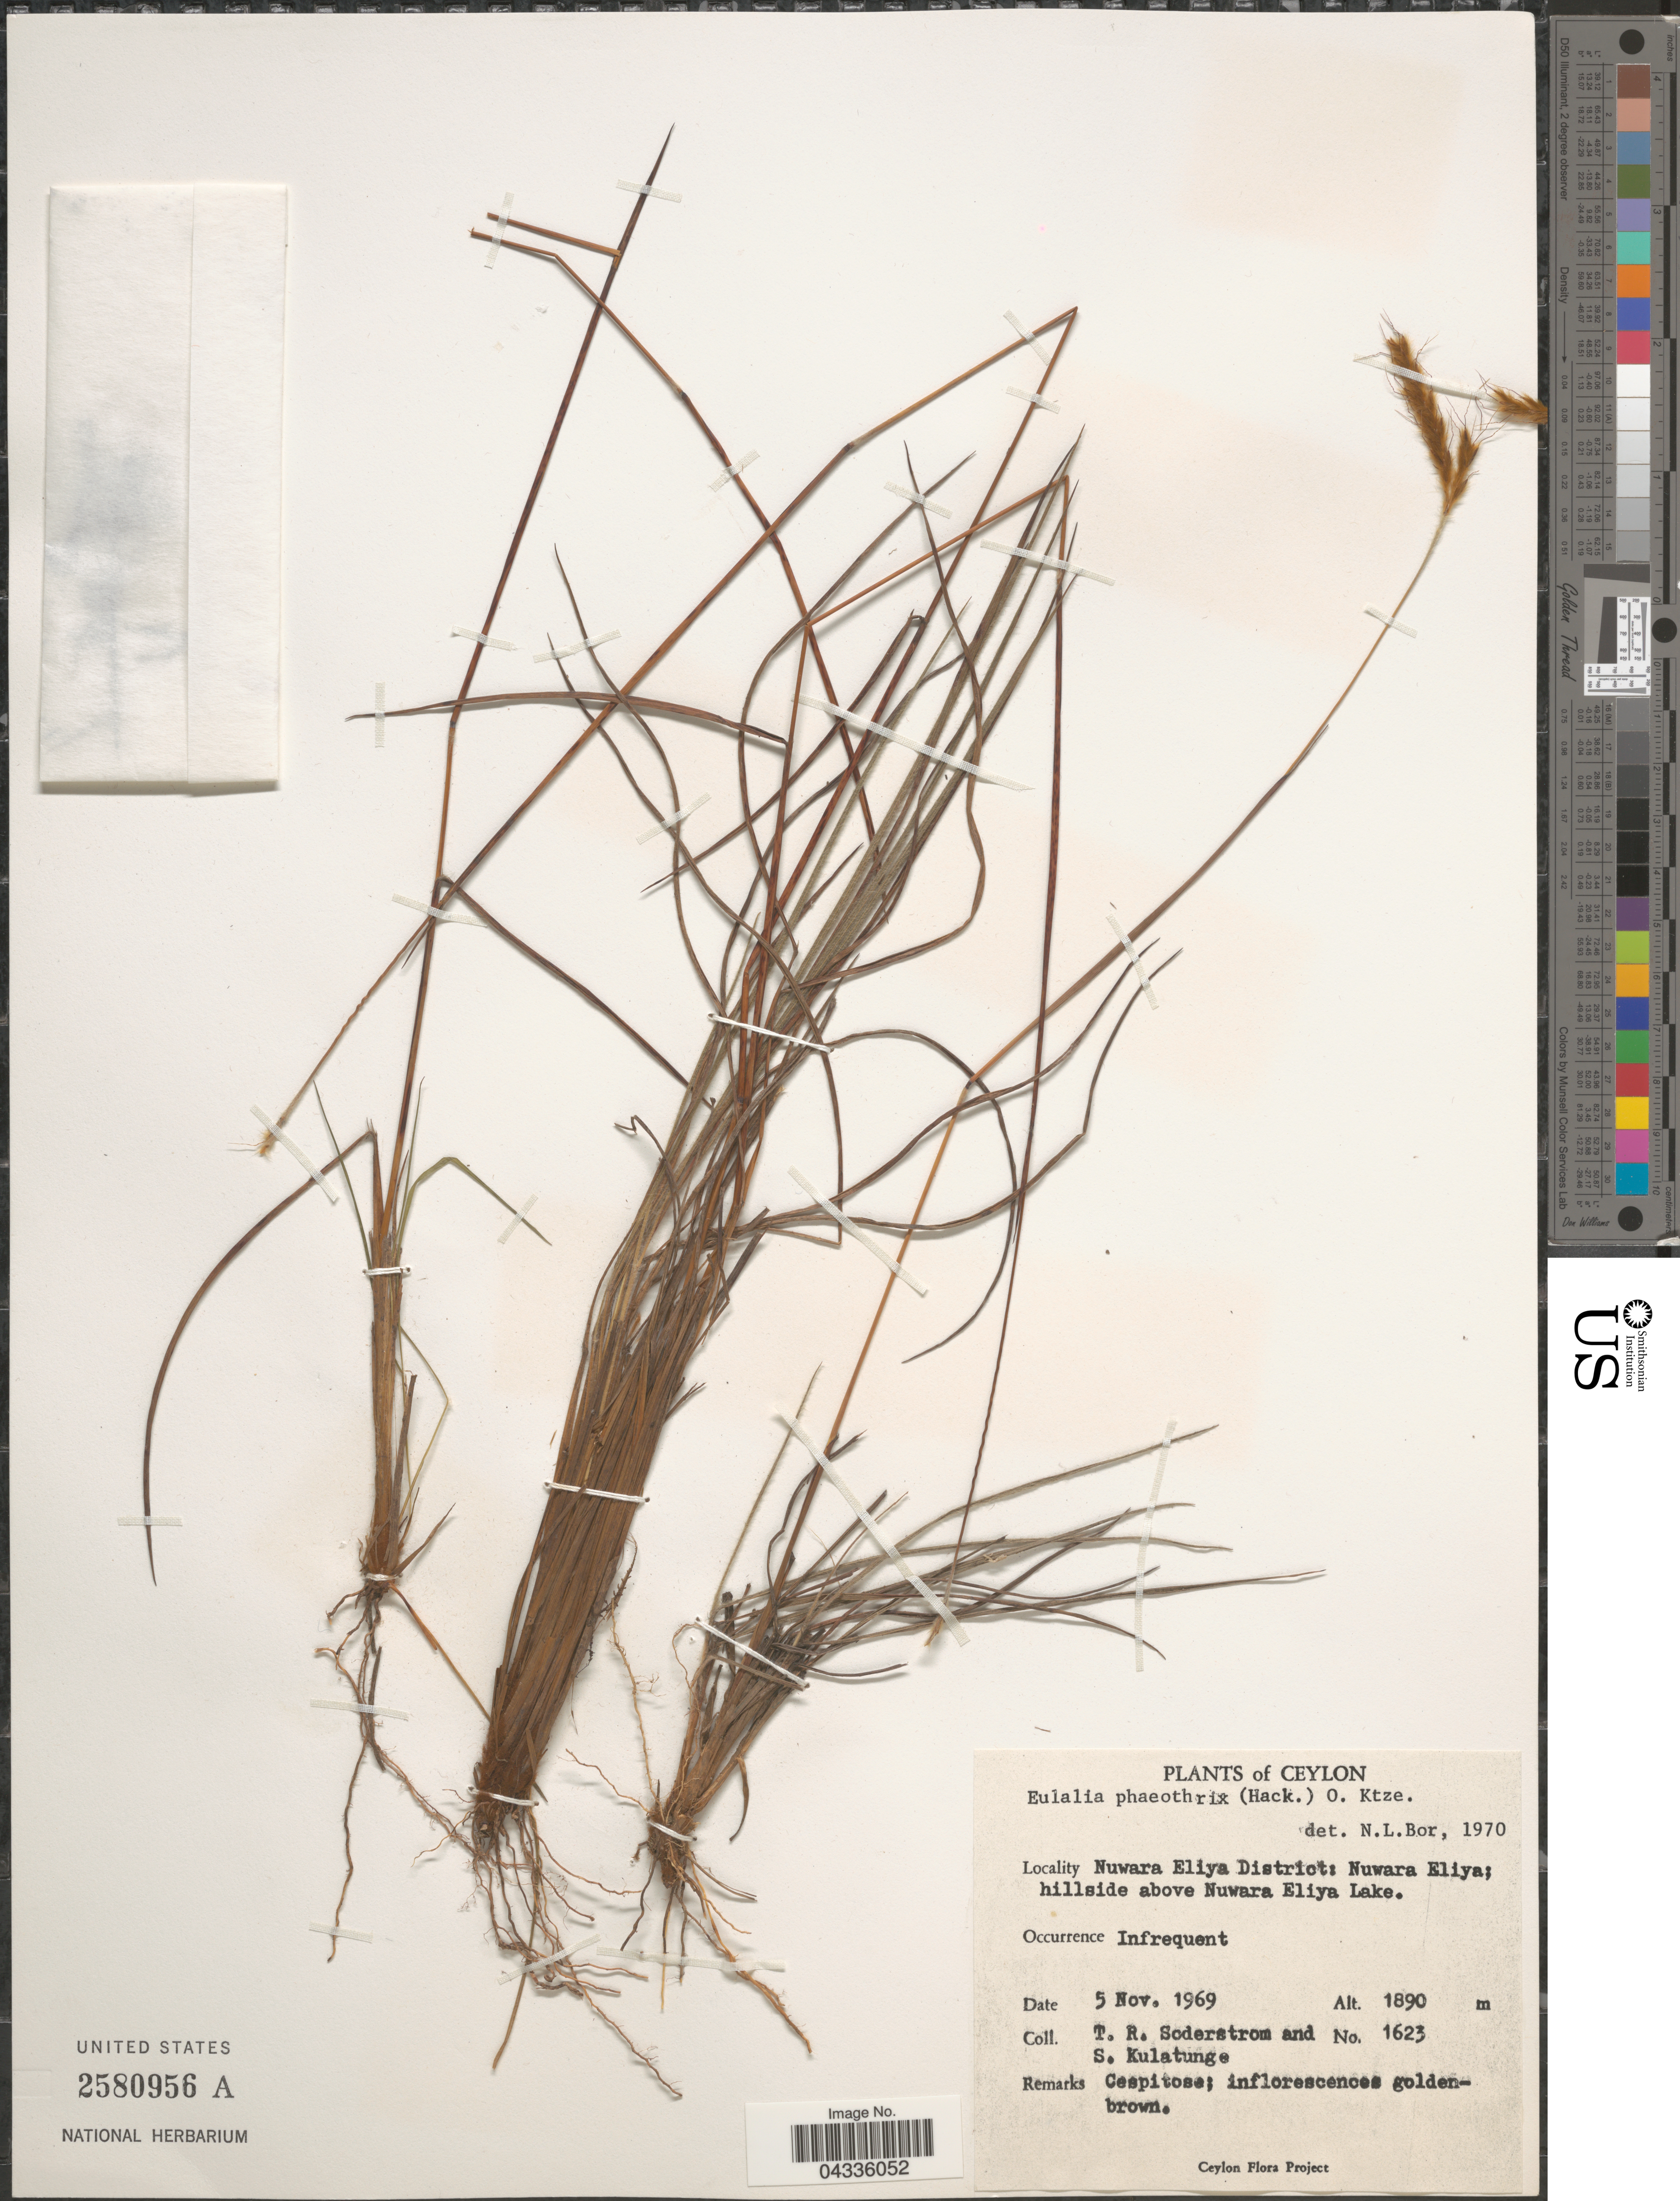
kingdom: Plantae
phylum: Tracheophyta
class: Liliopsida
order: Poales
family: Poaceae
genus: Eulalia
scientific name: Eulalia phaeothrix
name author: (Hack.) Kuntze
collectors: T. R. Soderstrom & S. Kulatunge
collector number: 1623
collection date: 1969-11-05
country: Sri Lanka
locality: Ceylon. Nuwara Eliya District: Nuwara Eliya; hillside above Nuwara Eliya Lake.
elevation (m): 1890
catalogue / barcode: US 2580956A